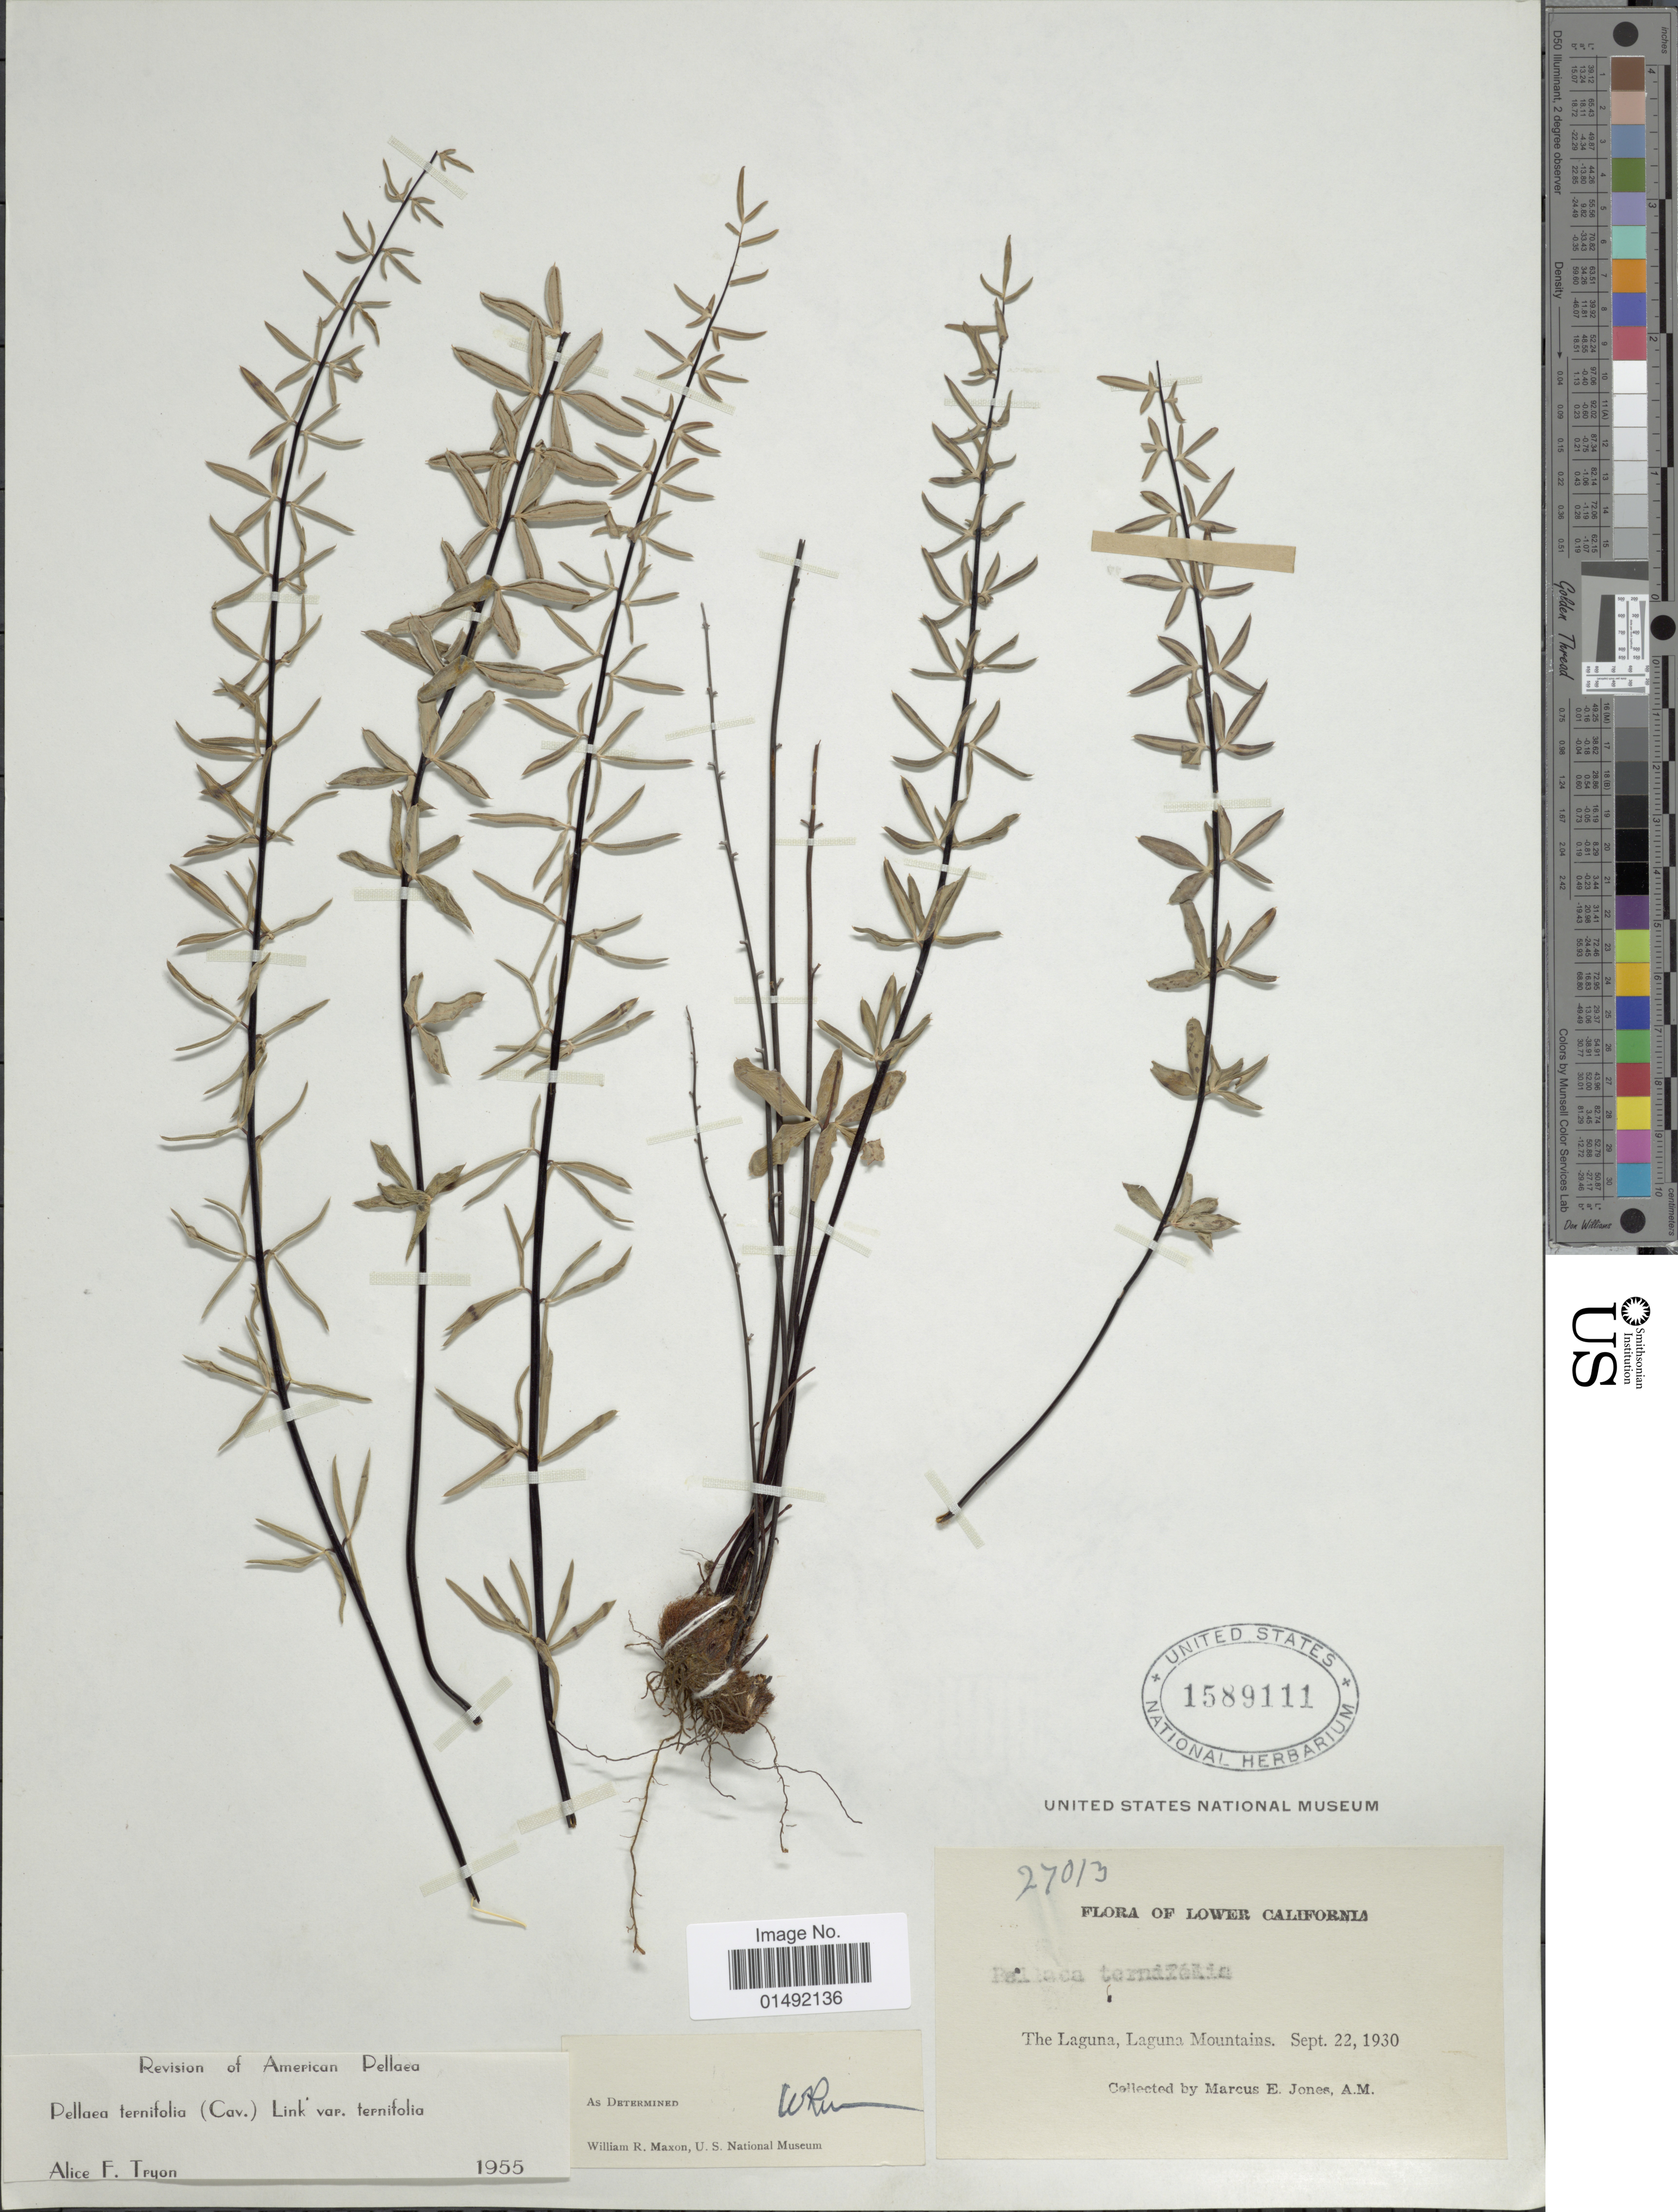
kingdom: Plantae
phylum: Tracheophyta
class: Polypodiopsida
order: Polypodiales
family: Pteridaceae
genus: Pellaea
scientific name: Pellaea ternifolia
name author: (Cav.) Link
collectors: M. E. Jones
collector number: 27013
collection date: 1930-09-22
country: Mexico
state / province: Baja California Norte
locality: The Laguna, laguna Mountains, Lower California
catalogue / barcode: US 1589111